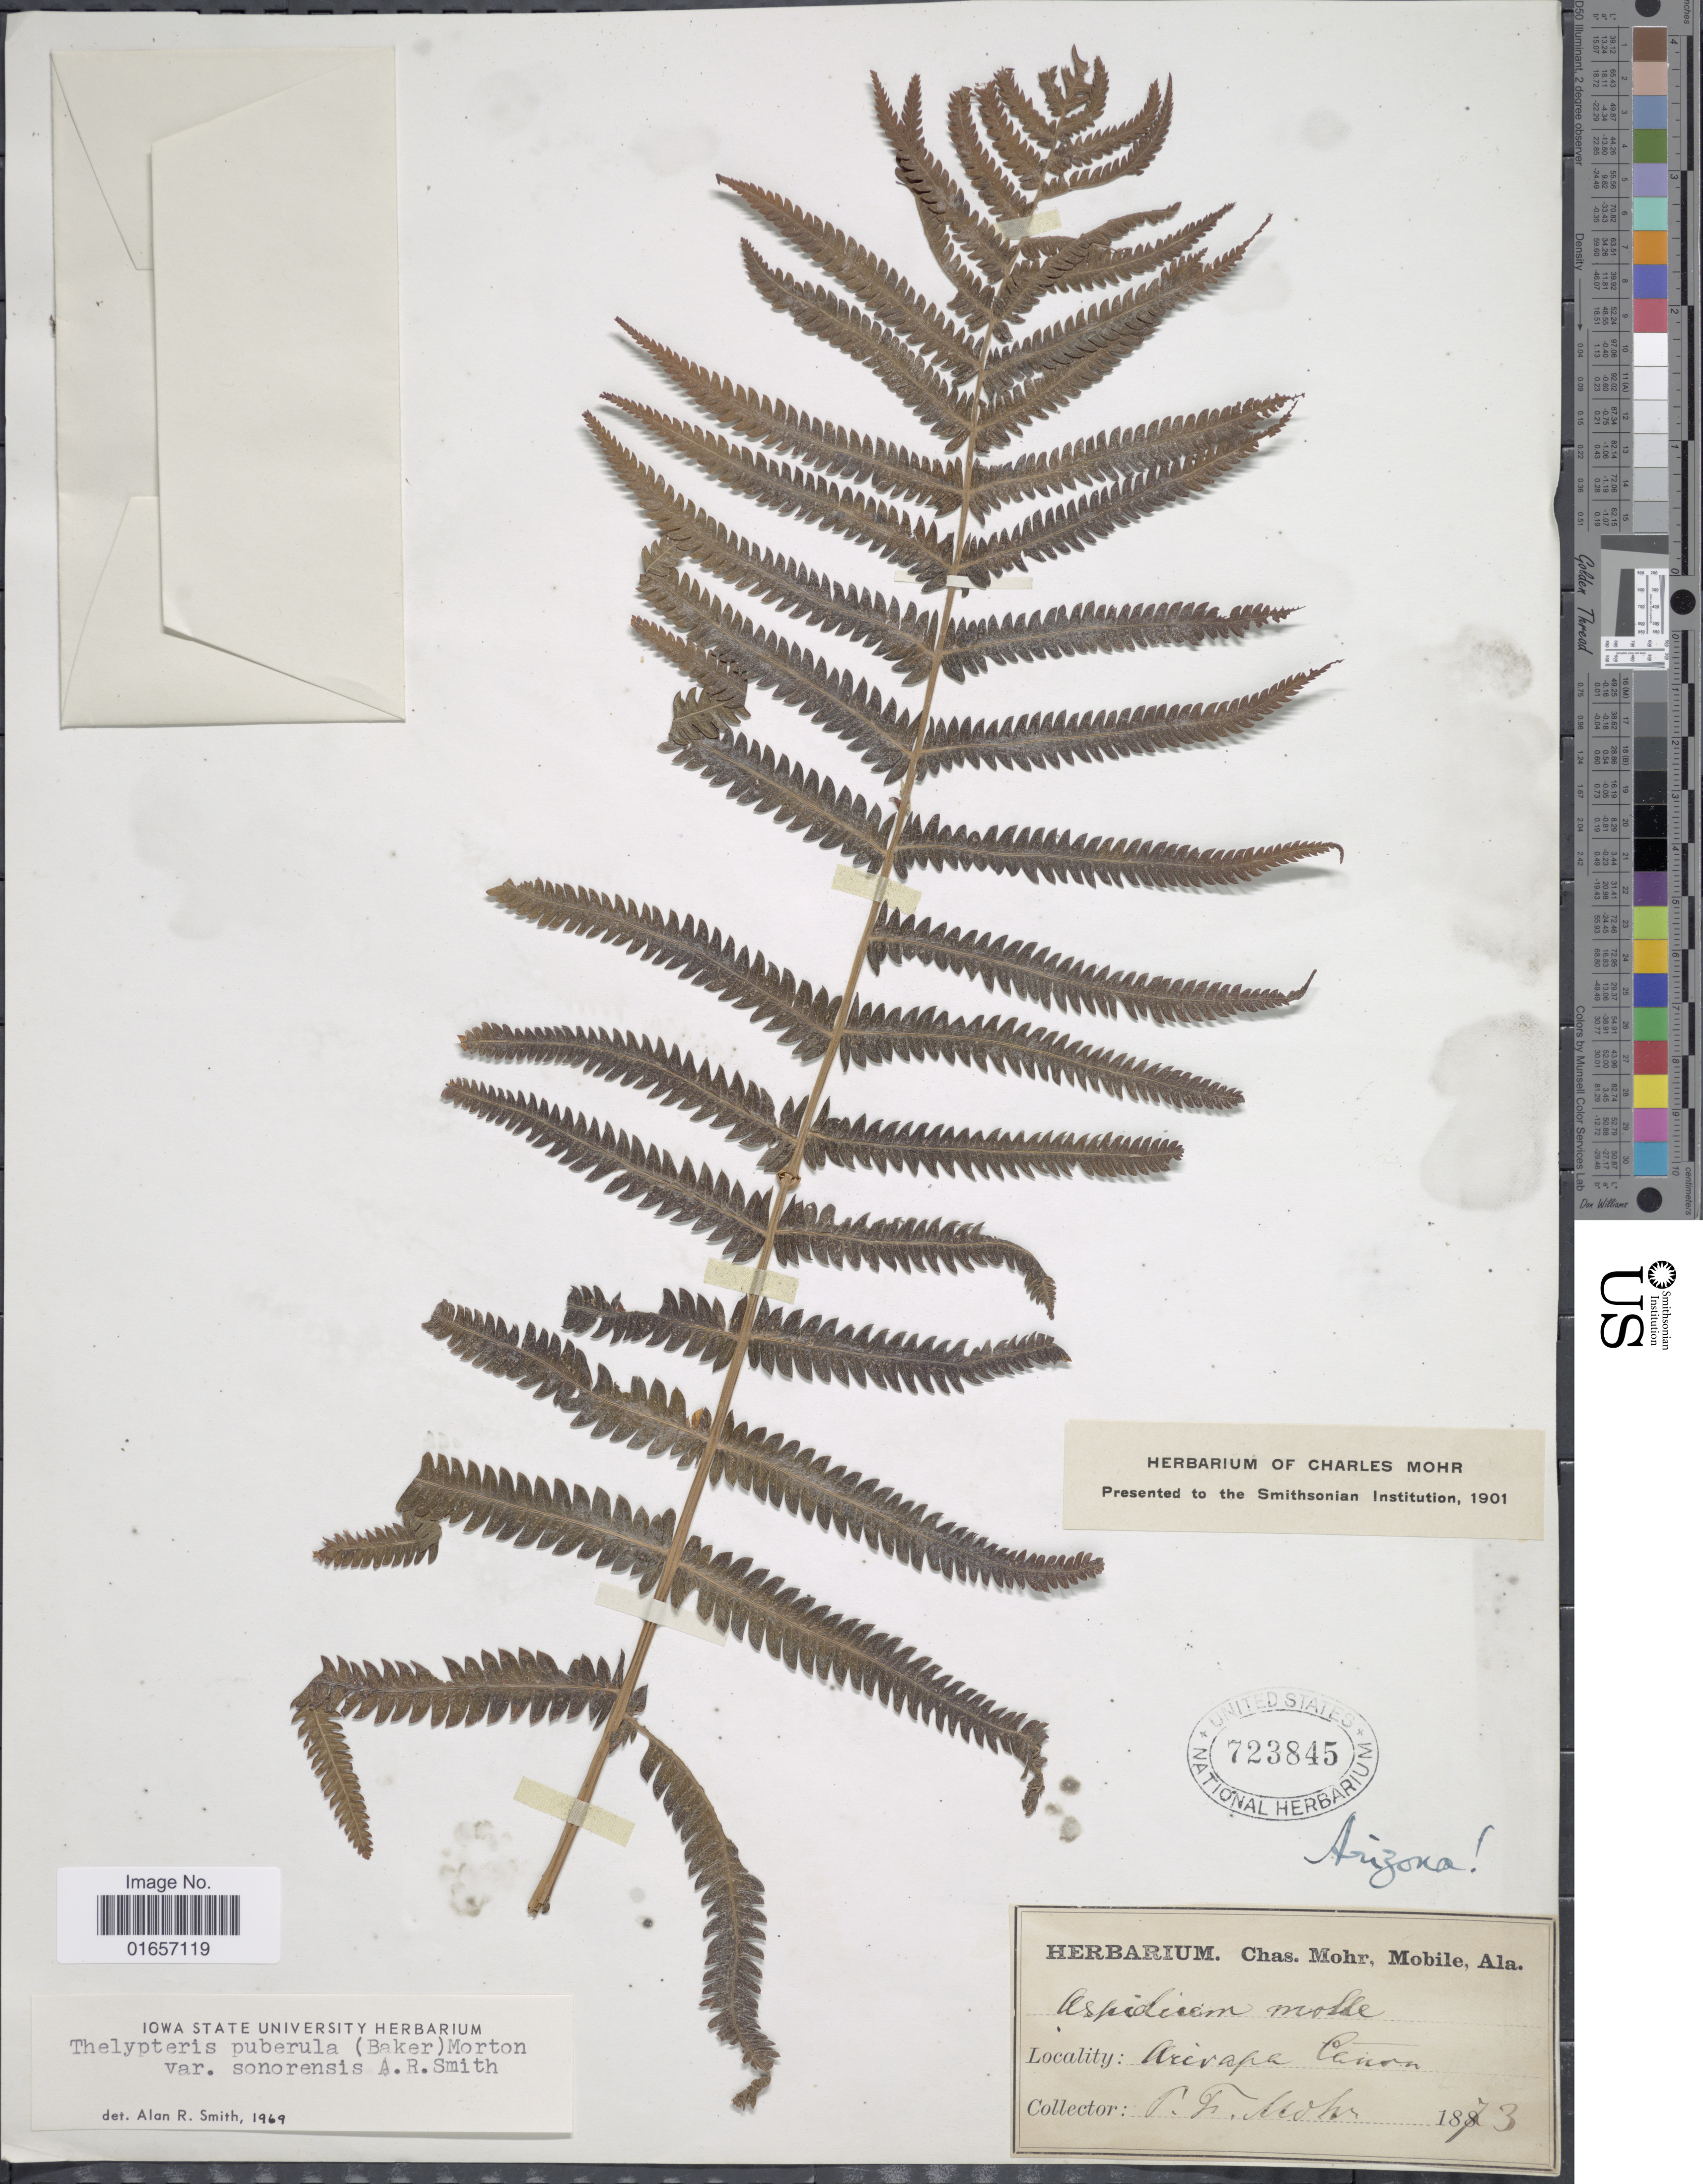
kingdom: Plantae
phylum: Tracheophyta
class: Polypodiopsida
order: Polypodiales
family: Thelypteridaceae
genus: Christella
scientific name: Christella puberula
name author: (Baker) Á. Löve & D. Löve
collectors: P. F. Mohr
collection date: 1873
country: United States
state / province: Arizona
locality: Canon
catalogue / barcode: US 723845